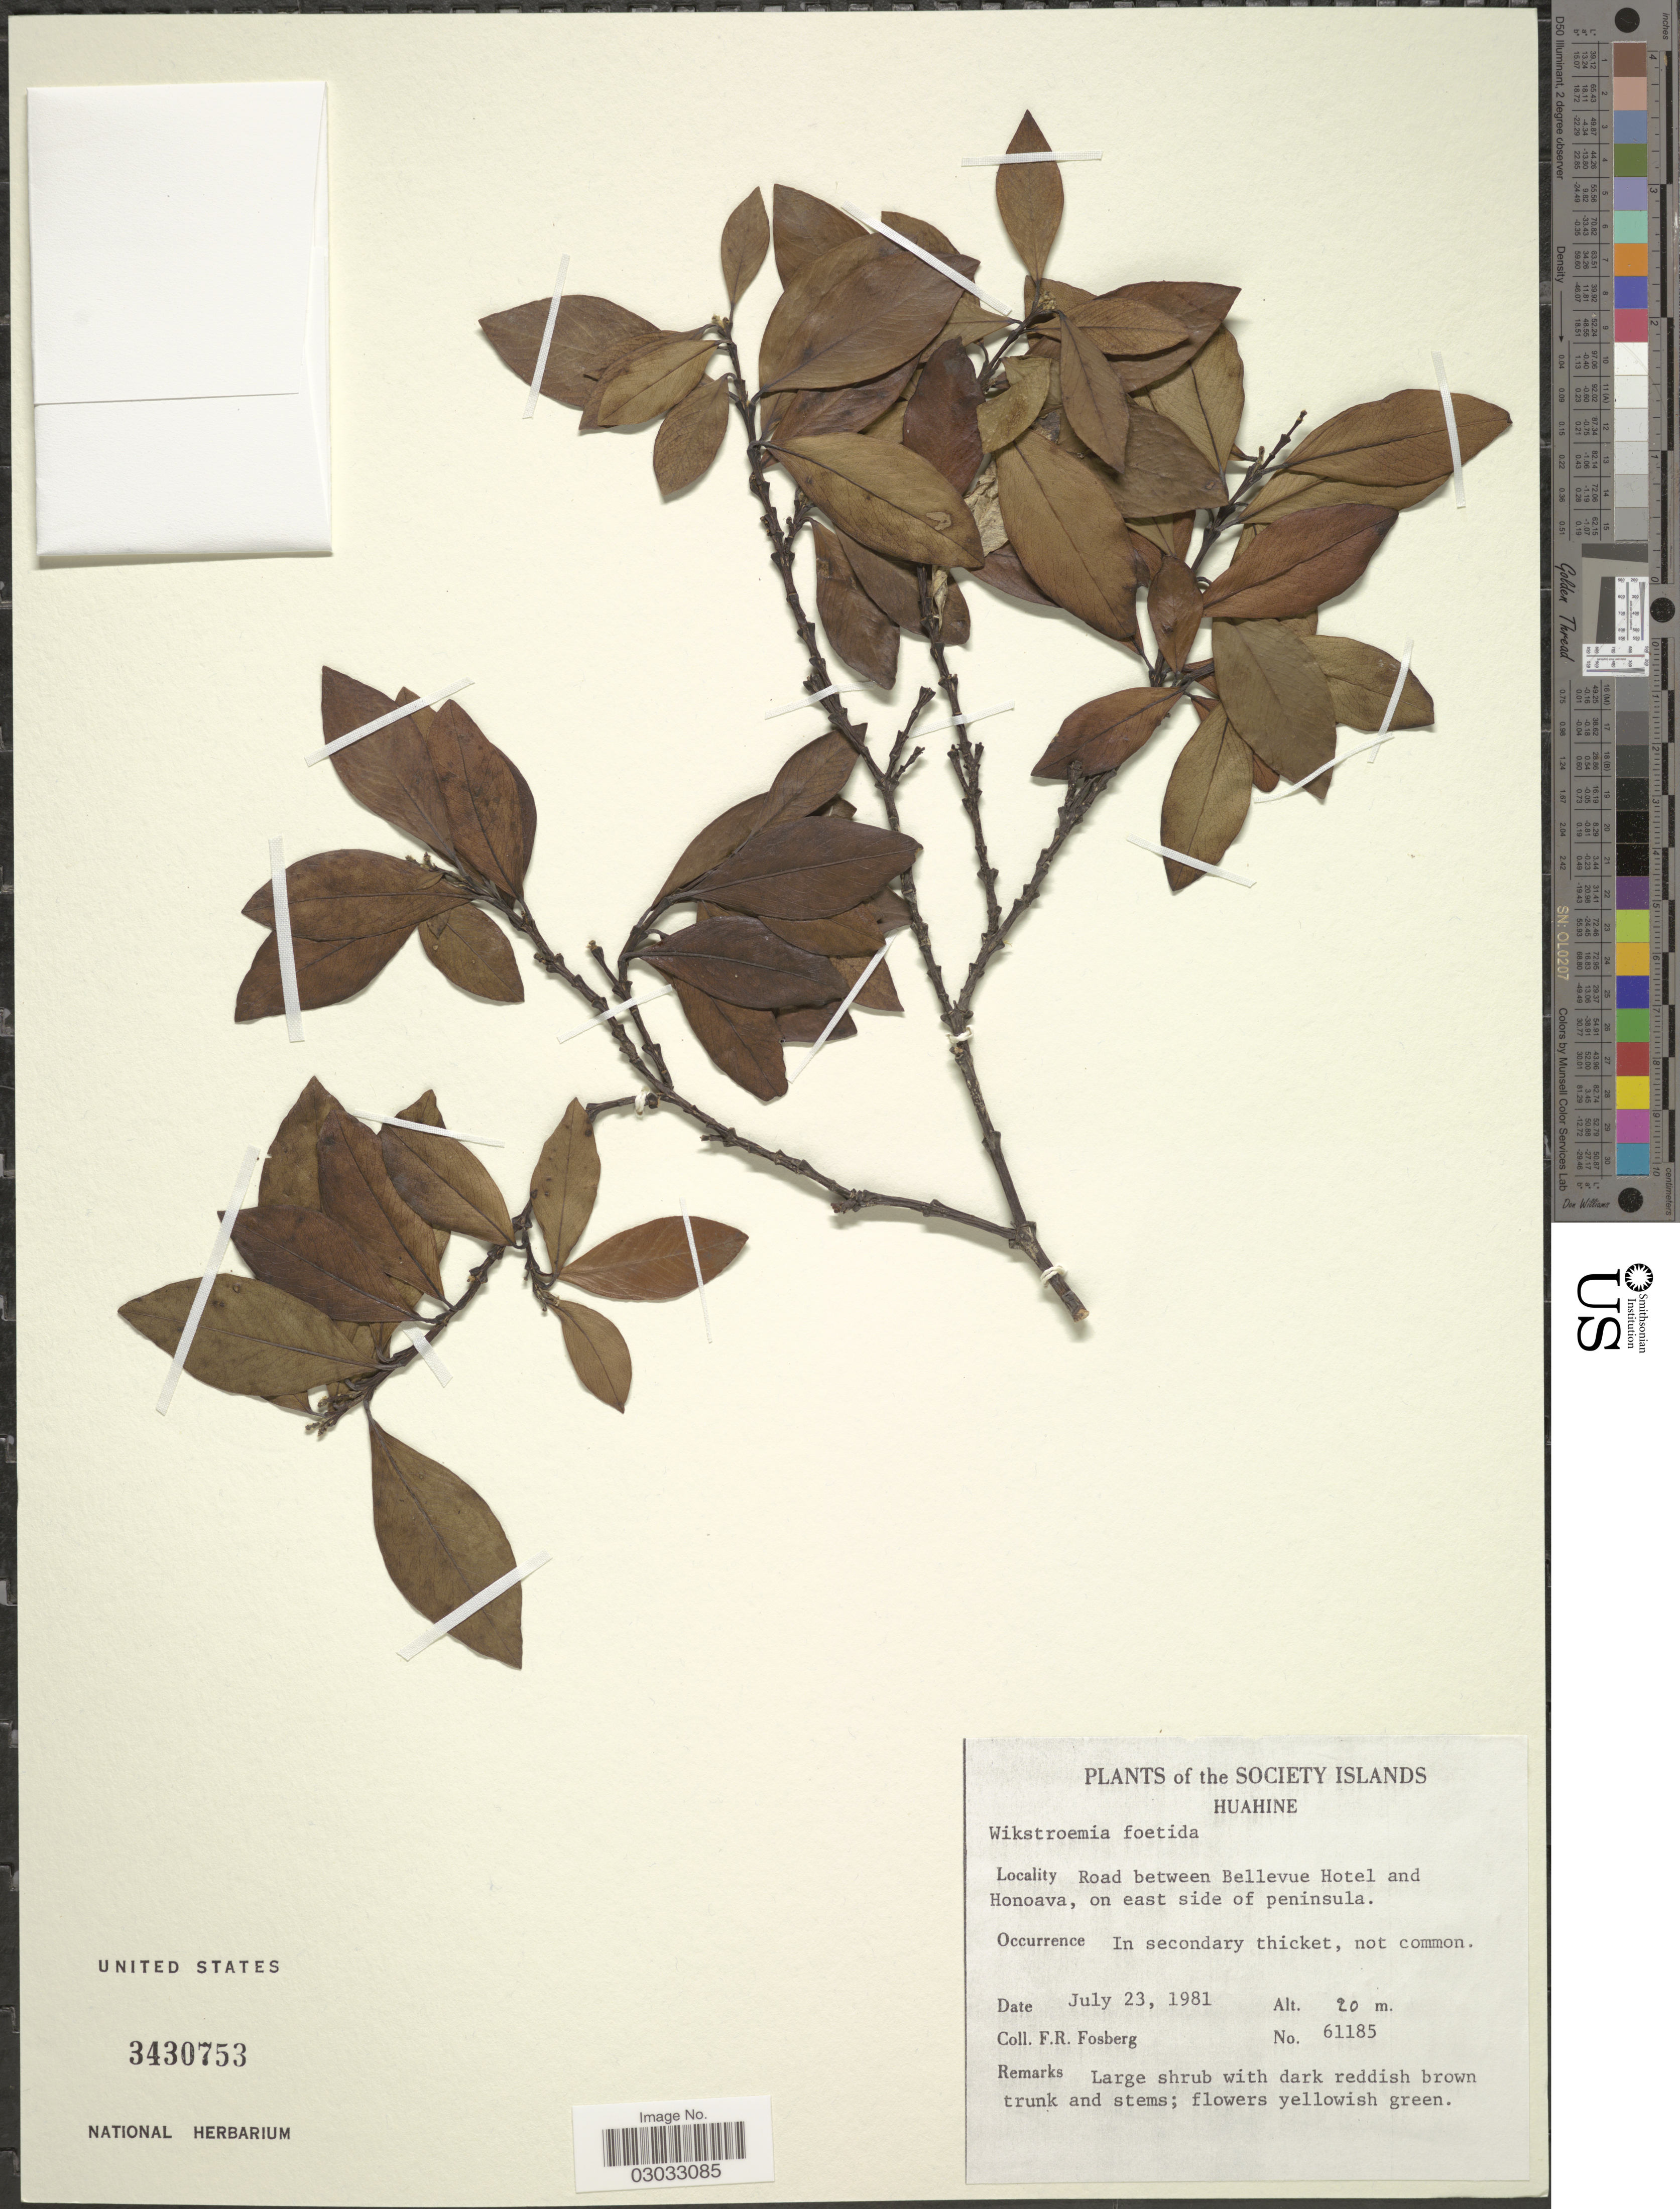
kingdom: Plantae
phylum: Tracheophyta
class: Magnoliopsida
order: Malvales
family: Thymelaeaceae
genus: Wikstroemia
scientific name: Wikstroemia coriacea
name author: Seem.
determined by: Wagner, W. L., (BOT), Smithsonian Institution - National Museum of Natural History (UNITED STATES)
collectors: F. R. Fosberg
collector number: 61185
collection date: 1981-07-23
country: French Polynesia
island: Huahine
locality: Society Islands, Huahine, Road between Bellevue Hotel and Honoava, on east side of peninsula.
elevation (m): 20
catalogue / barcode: US 3430753